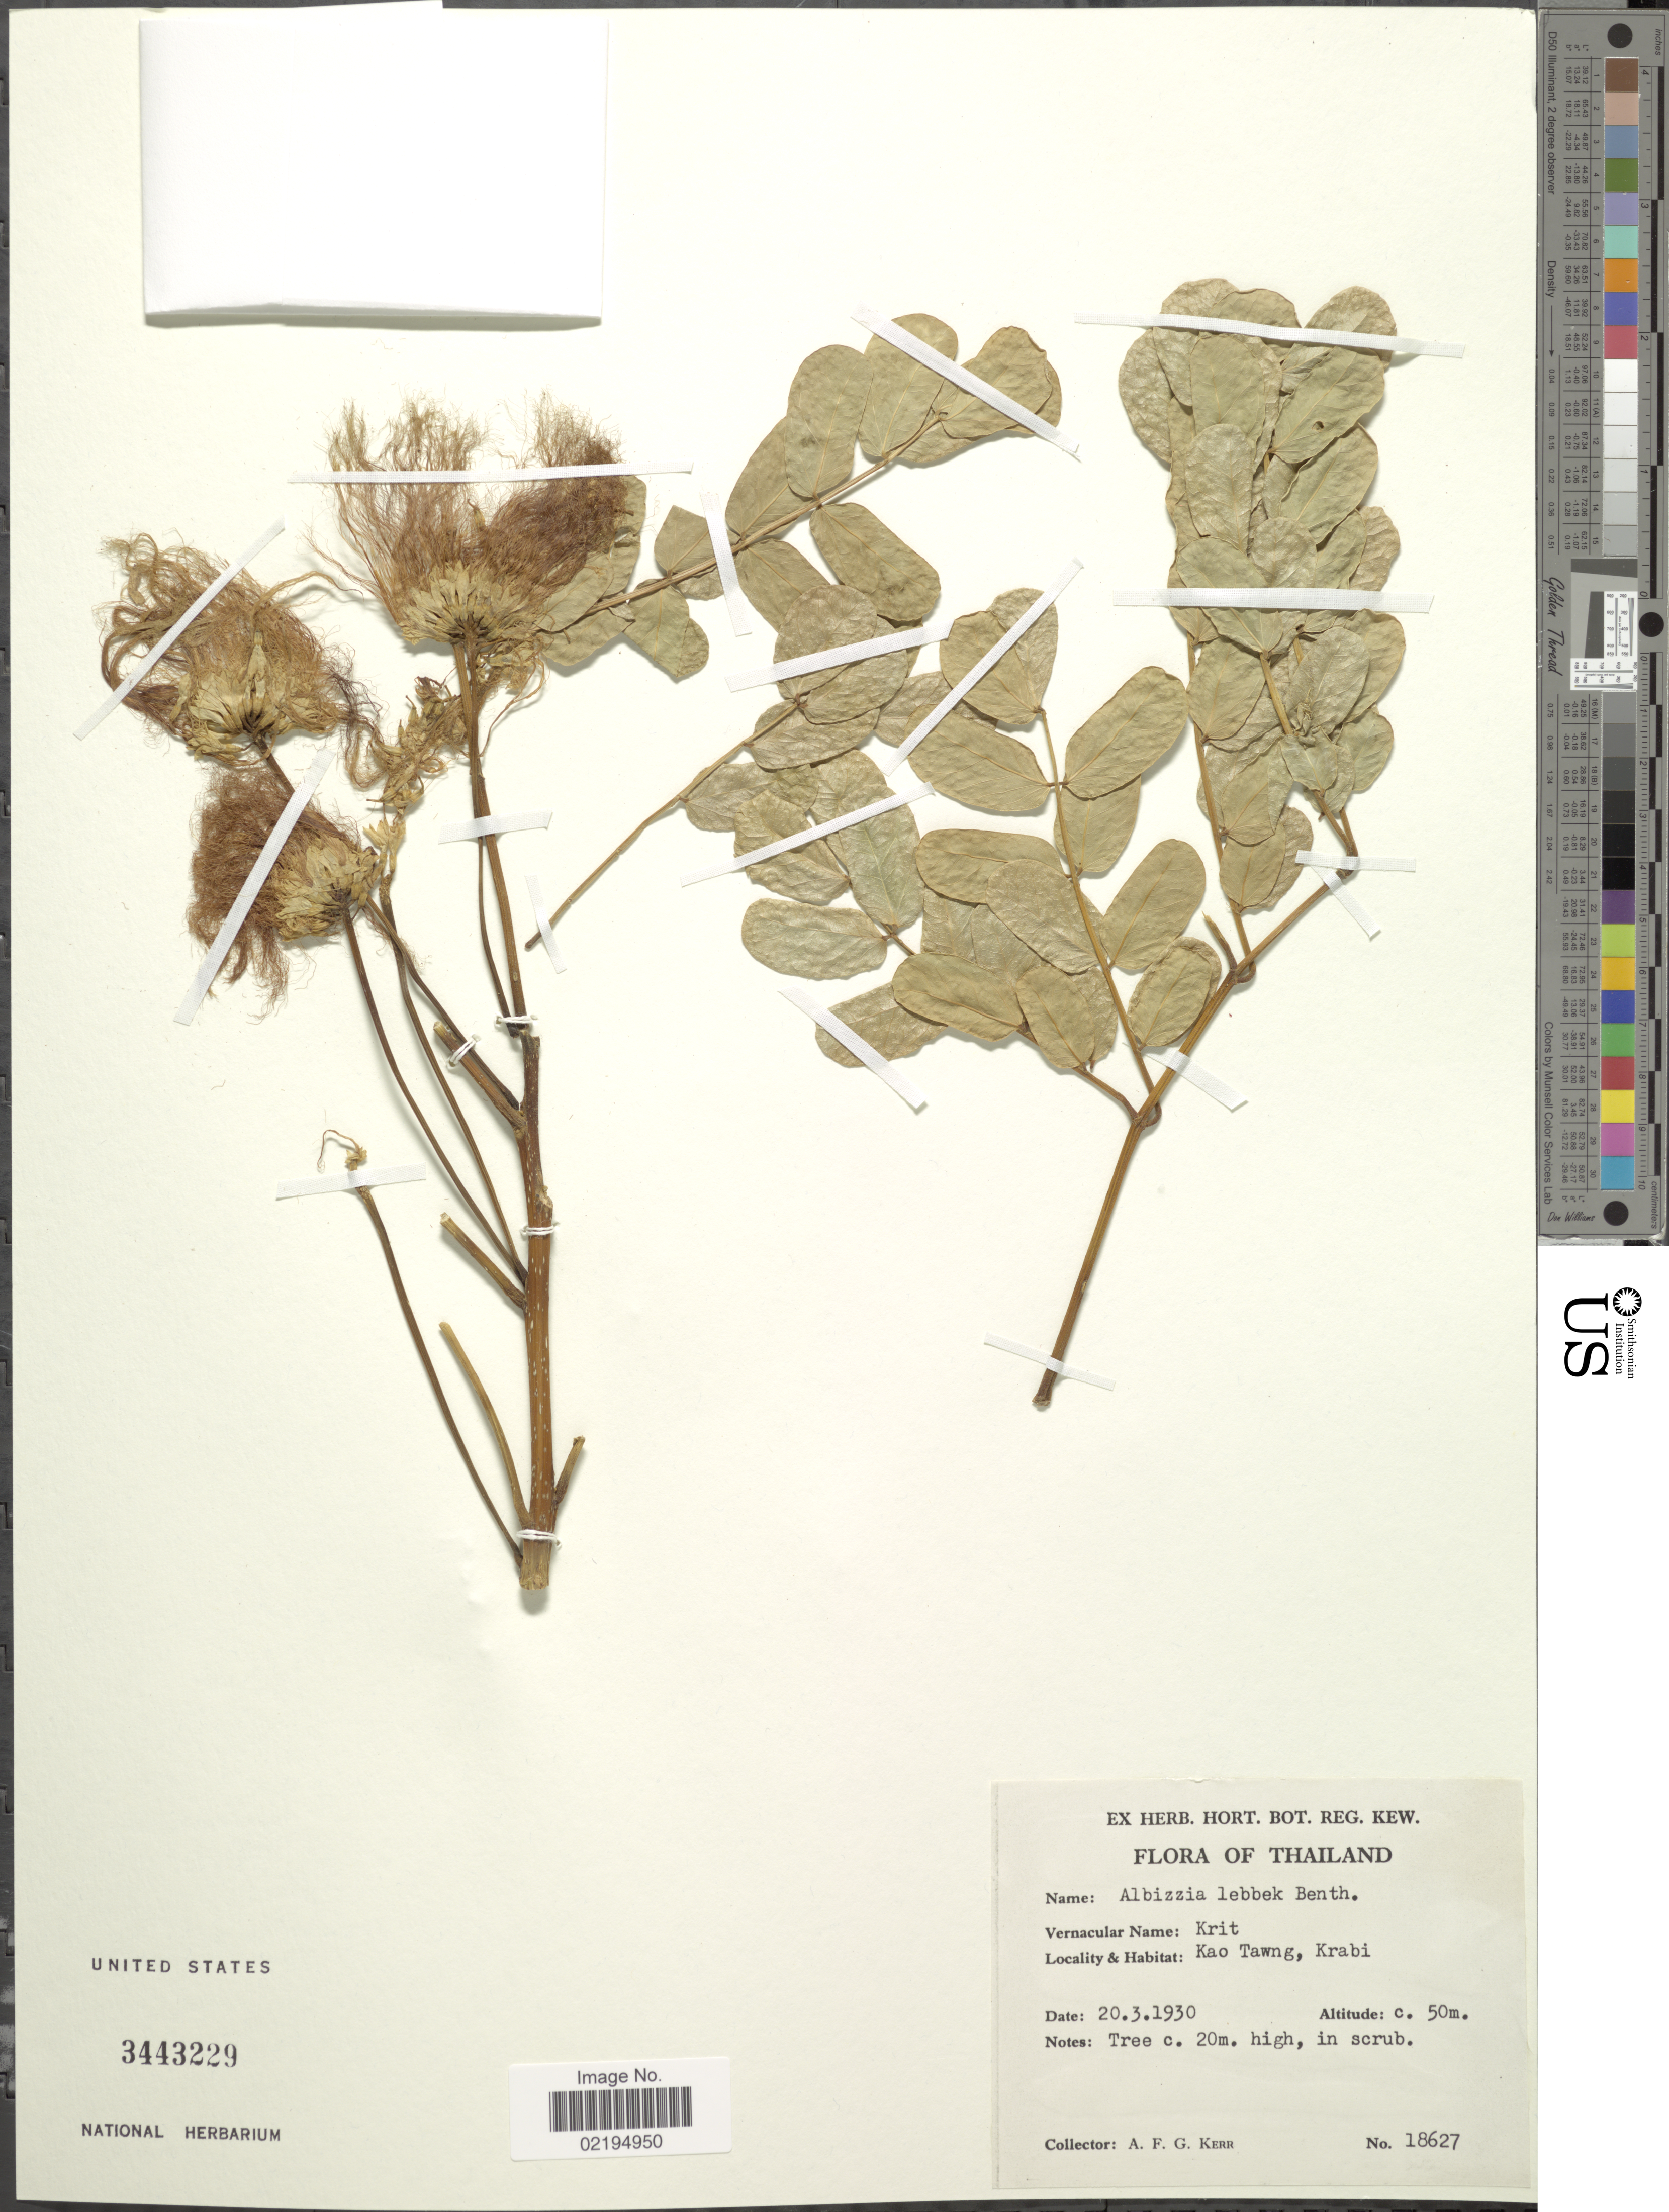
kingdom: Plantae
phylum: Tracheophyta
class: Magnoliopsida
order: Fabales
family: Fabaceae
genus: Albizia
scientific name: Albizia lebbeck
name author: (L.) Benth.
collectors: A. F. G. Kerr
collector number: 18627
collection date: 1930-03-20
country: Thailand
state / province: Krabi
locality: Kao Tawng.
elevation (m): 50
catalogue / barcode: US 3443229